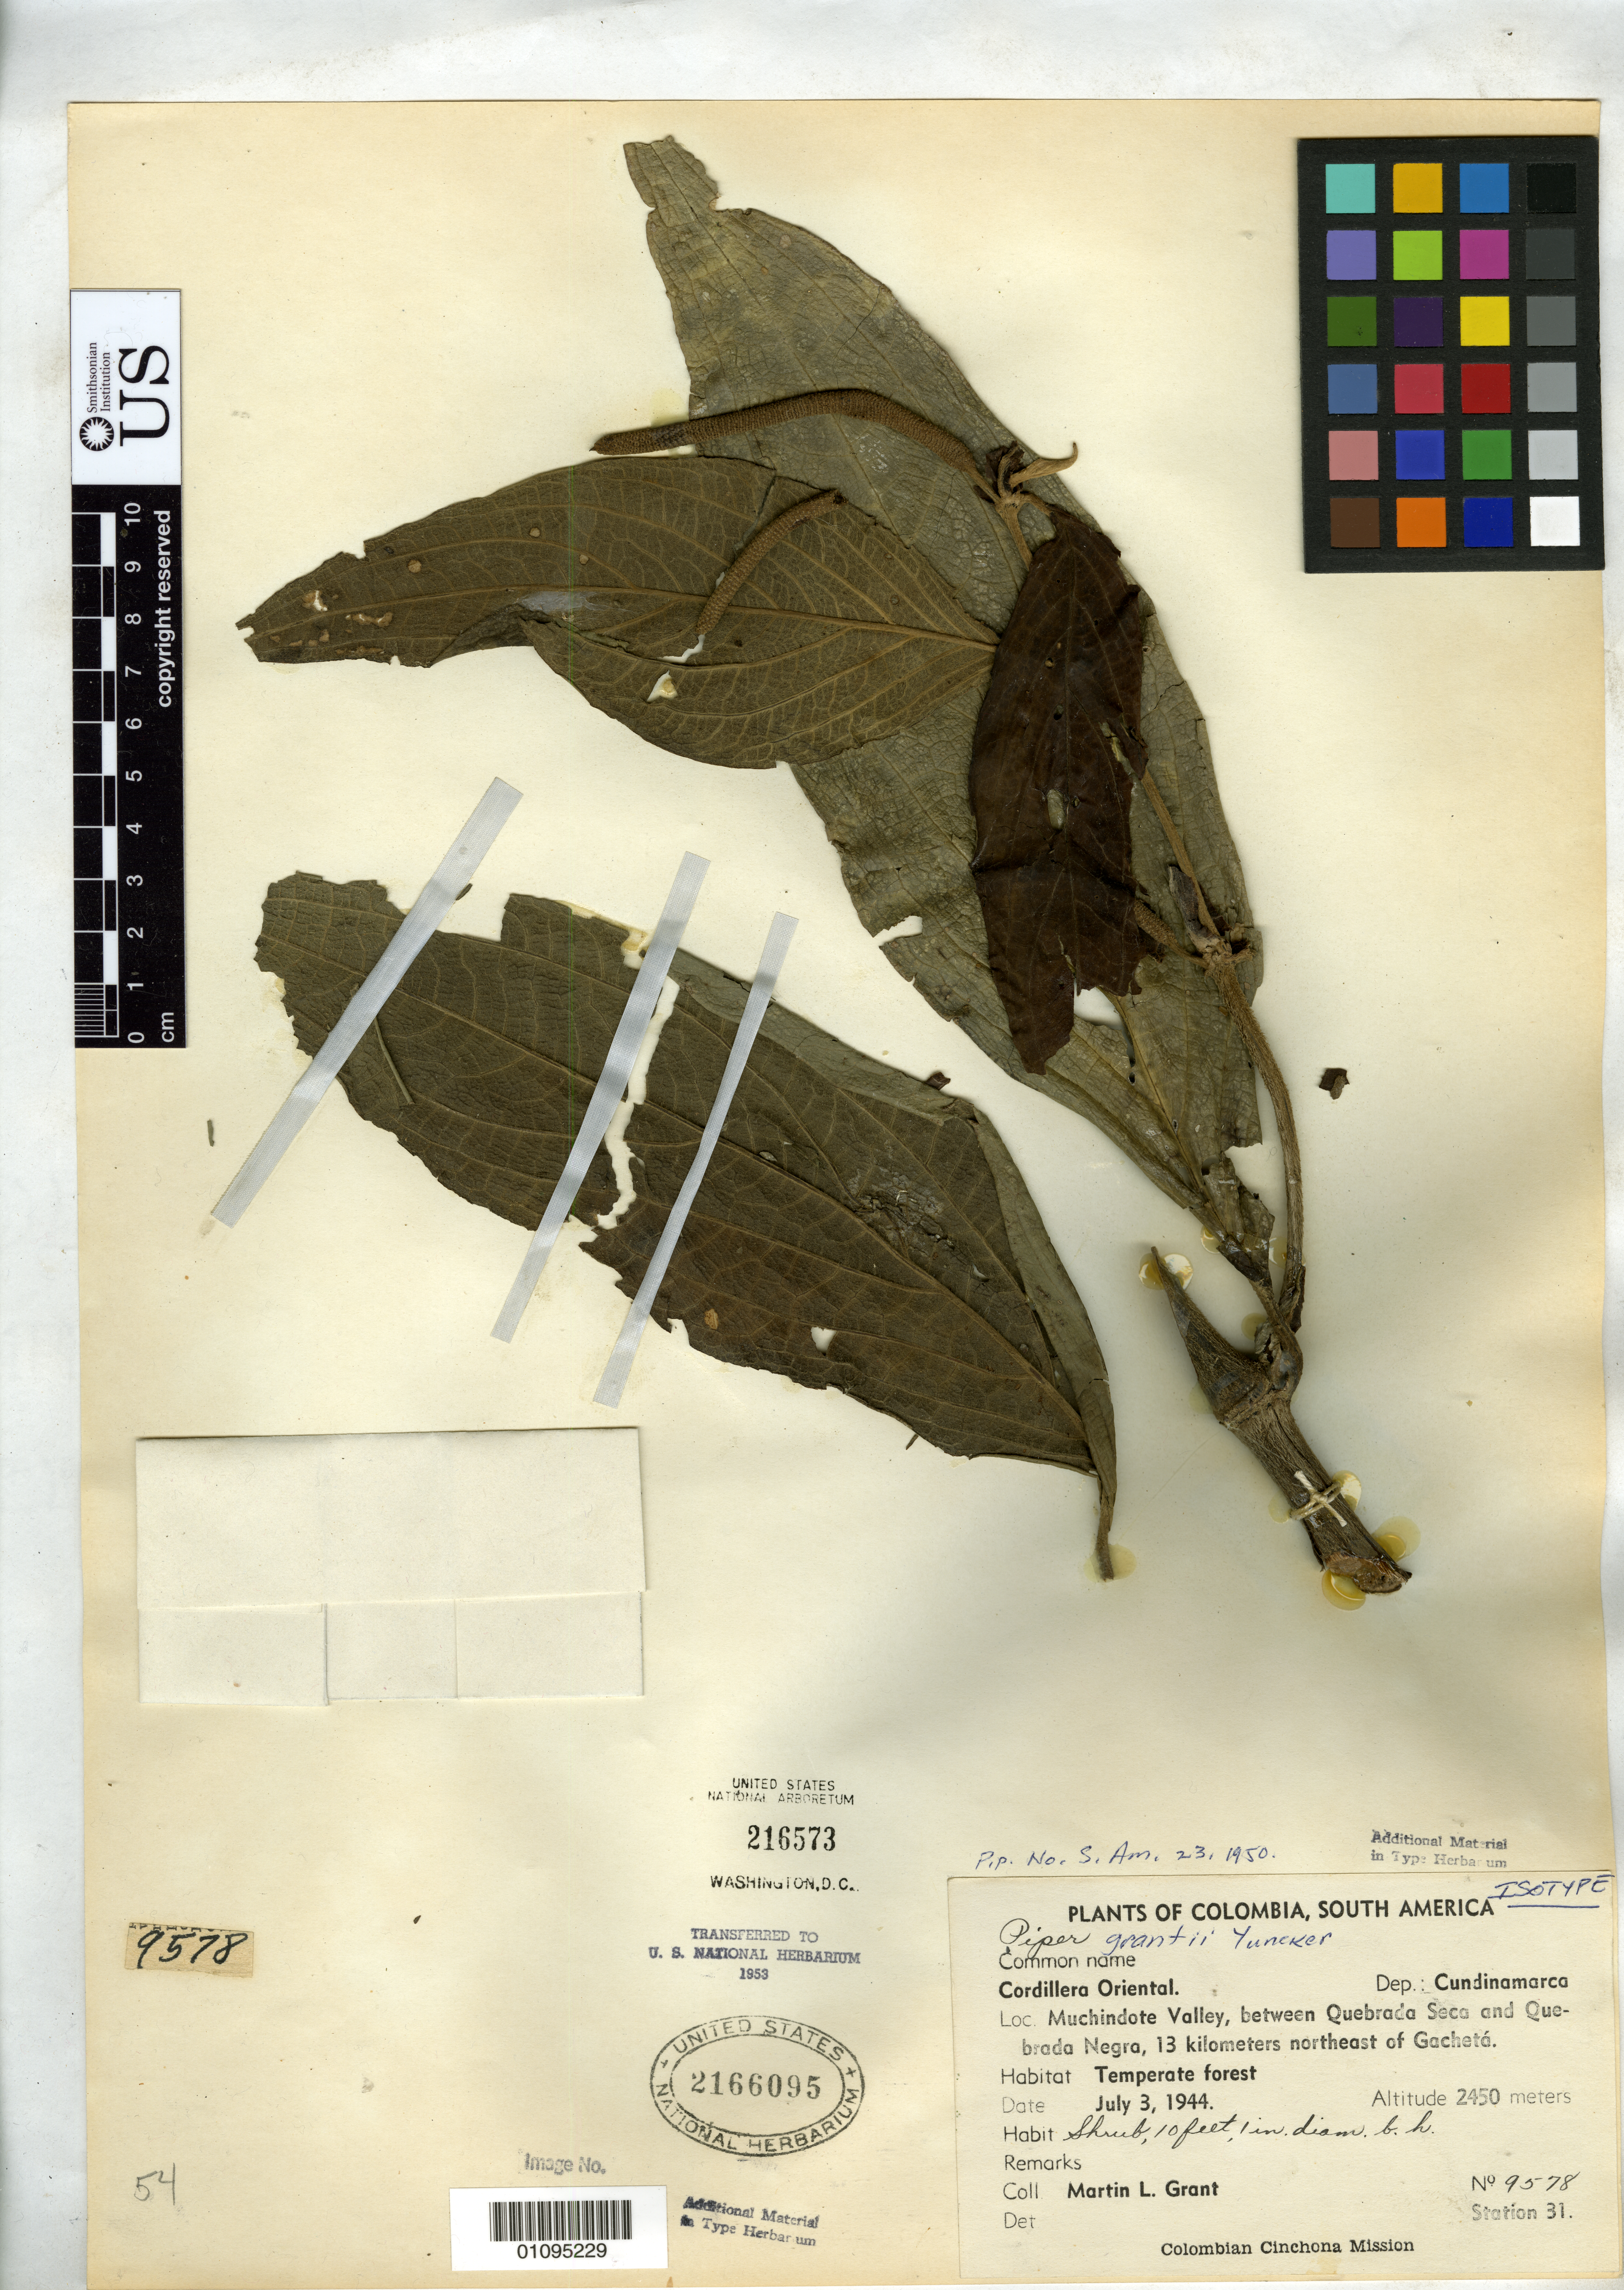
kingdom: Plantae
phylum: Tracheophyta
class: Magnoliopsida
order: Piperales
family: Piperaceae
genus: Piper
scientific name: Piper grantii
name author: Yunck.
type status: Isotype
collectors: M. L. Grant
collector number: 9578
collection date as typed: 03 Jul 1944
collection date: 1944-07-03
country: Colombia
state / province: Cundinamarca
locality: Muchindote Valley, between Quebrada Seca and Quebrada Negra, 13 km NE of Gacheta, Cordillera Oriental.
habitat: Temperate forest.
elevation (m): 2450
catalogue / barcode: US 2166095